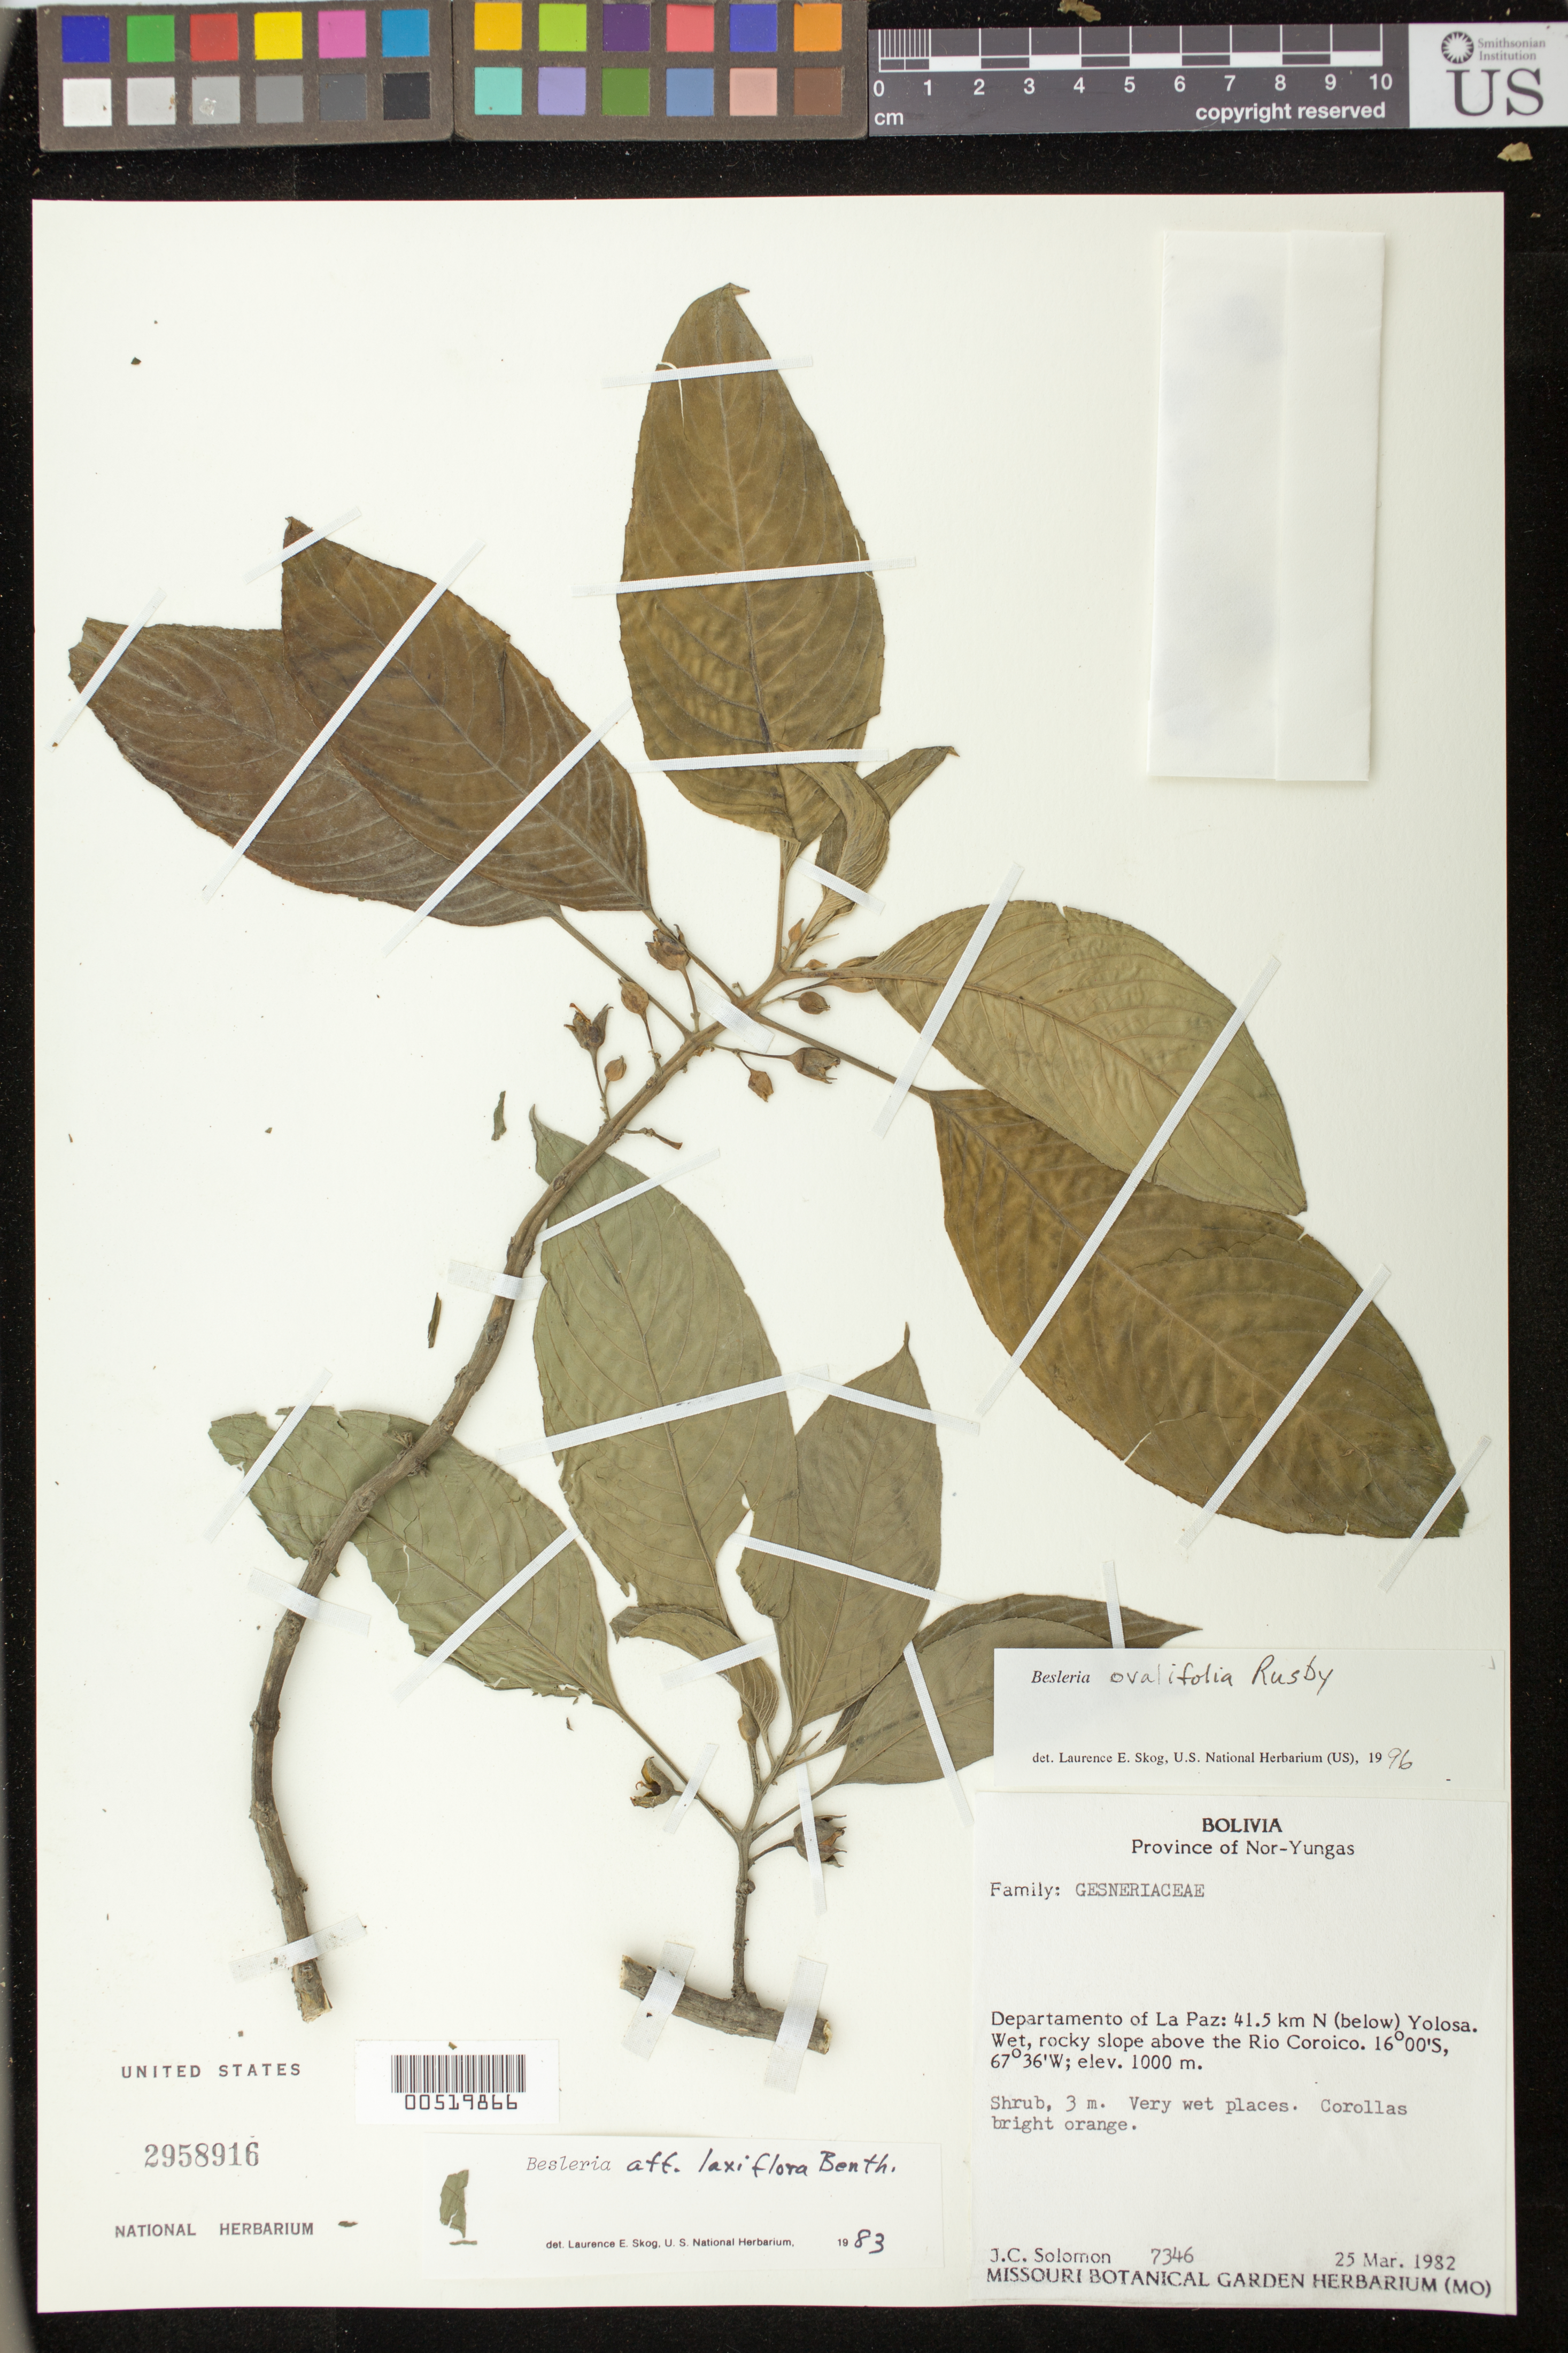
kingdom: Plantae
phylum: Tracheophyta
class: Magnoliopsida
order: Lamiales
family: Gesneriaceae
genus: Besleria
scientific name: Besleria ovalifolia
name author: Rusby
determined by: Skog, Laurence E.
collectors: J. C. Solomon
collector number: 7346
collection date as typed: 25 Mar 1982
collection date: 1982-03-25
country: Bolivia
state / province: La Paz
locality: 41.5 km N (below) Yolosa, above the Rio Coroico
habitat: Wet rocky slope; very wet places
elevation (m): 1000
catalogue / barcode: US 2958916